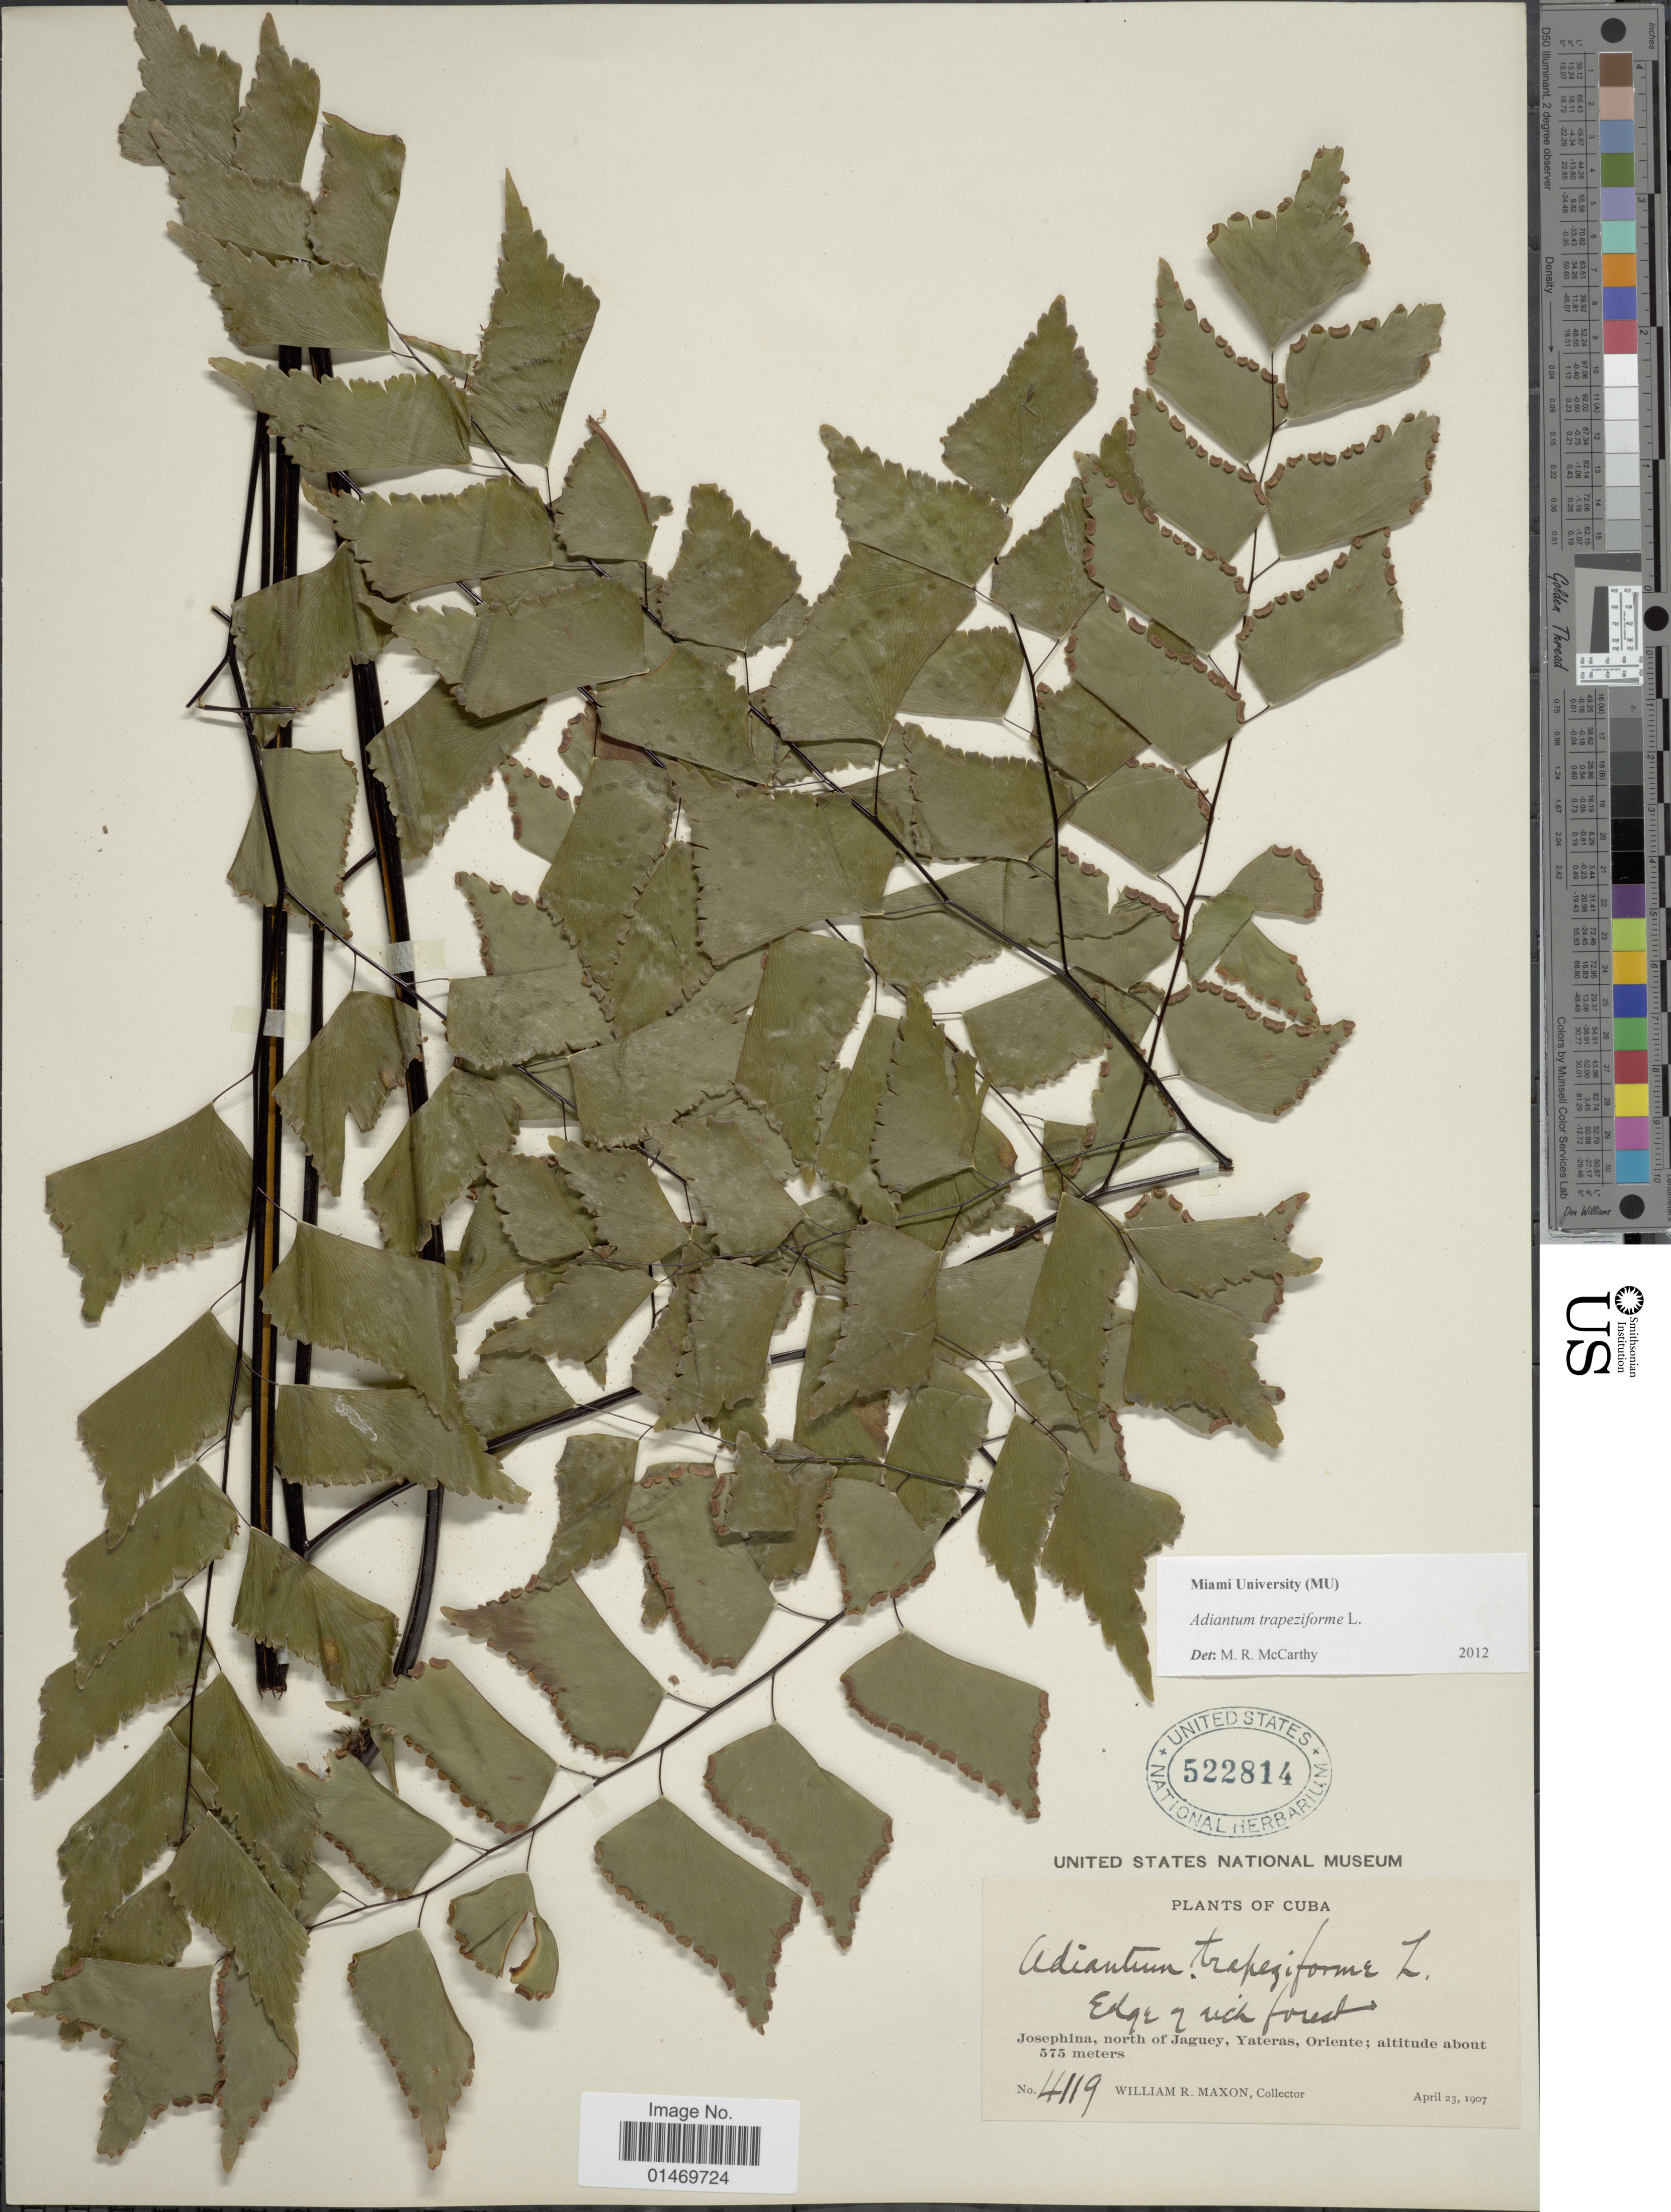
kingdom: Plantae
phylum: Tracheophyta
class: Polypodiopsida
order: Polypodiales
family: Pteridaceae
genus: Adiantum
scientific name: Adiantum trapeziforme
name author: L.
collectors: W. R. Maxon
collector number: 4119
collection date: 1907-04-23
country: Cuba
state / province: Oriente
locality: Cuba, Josephina, north of Jaquey, Yateras.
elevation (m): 575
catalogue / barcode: US 522814